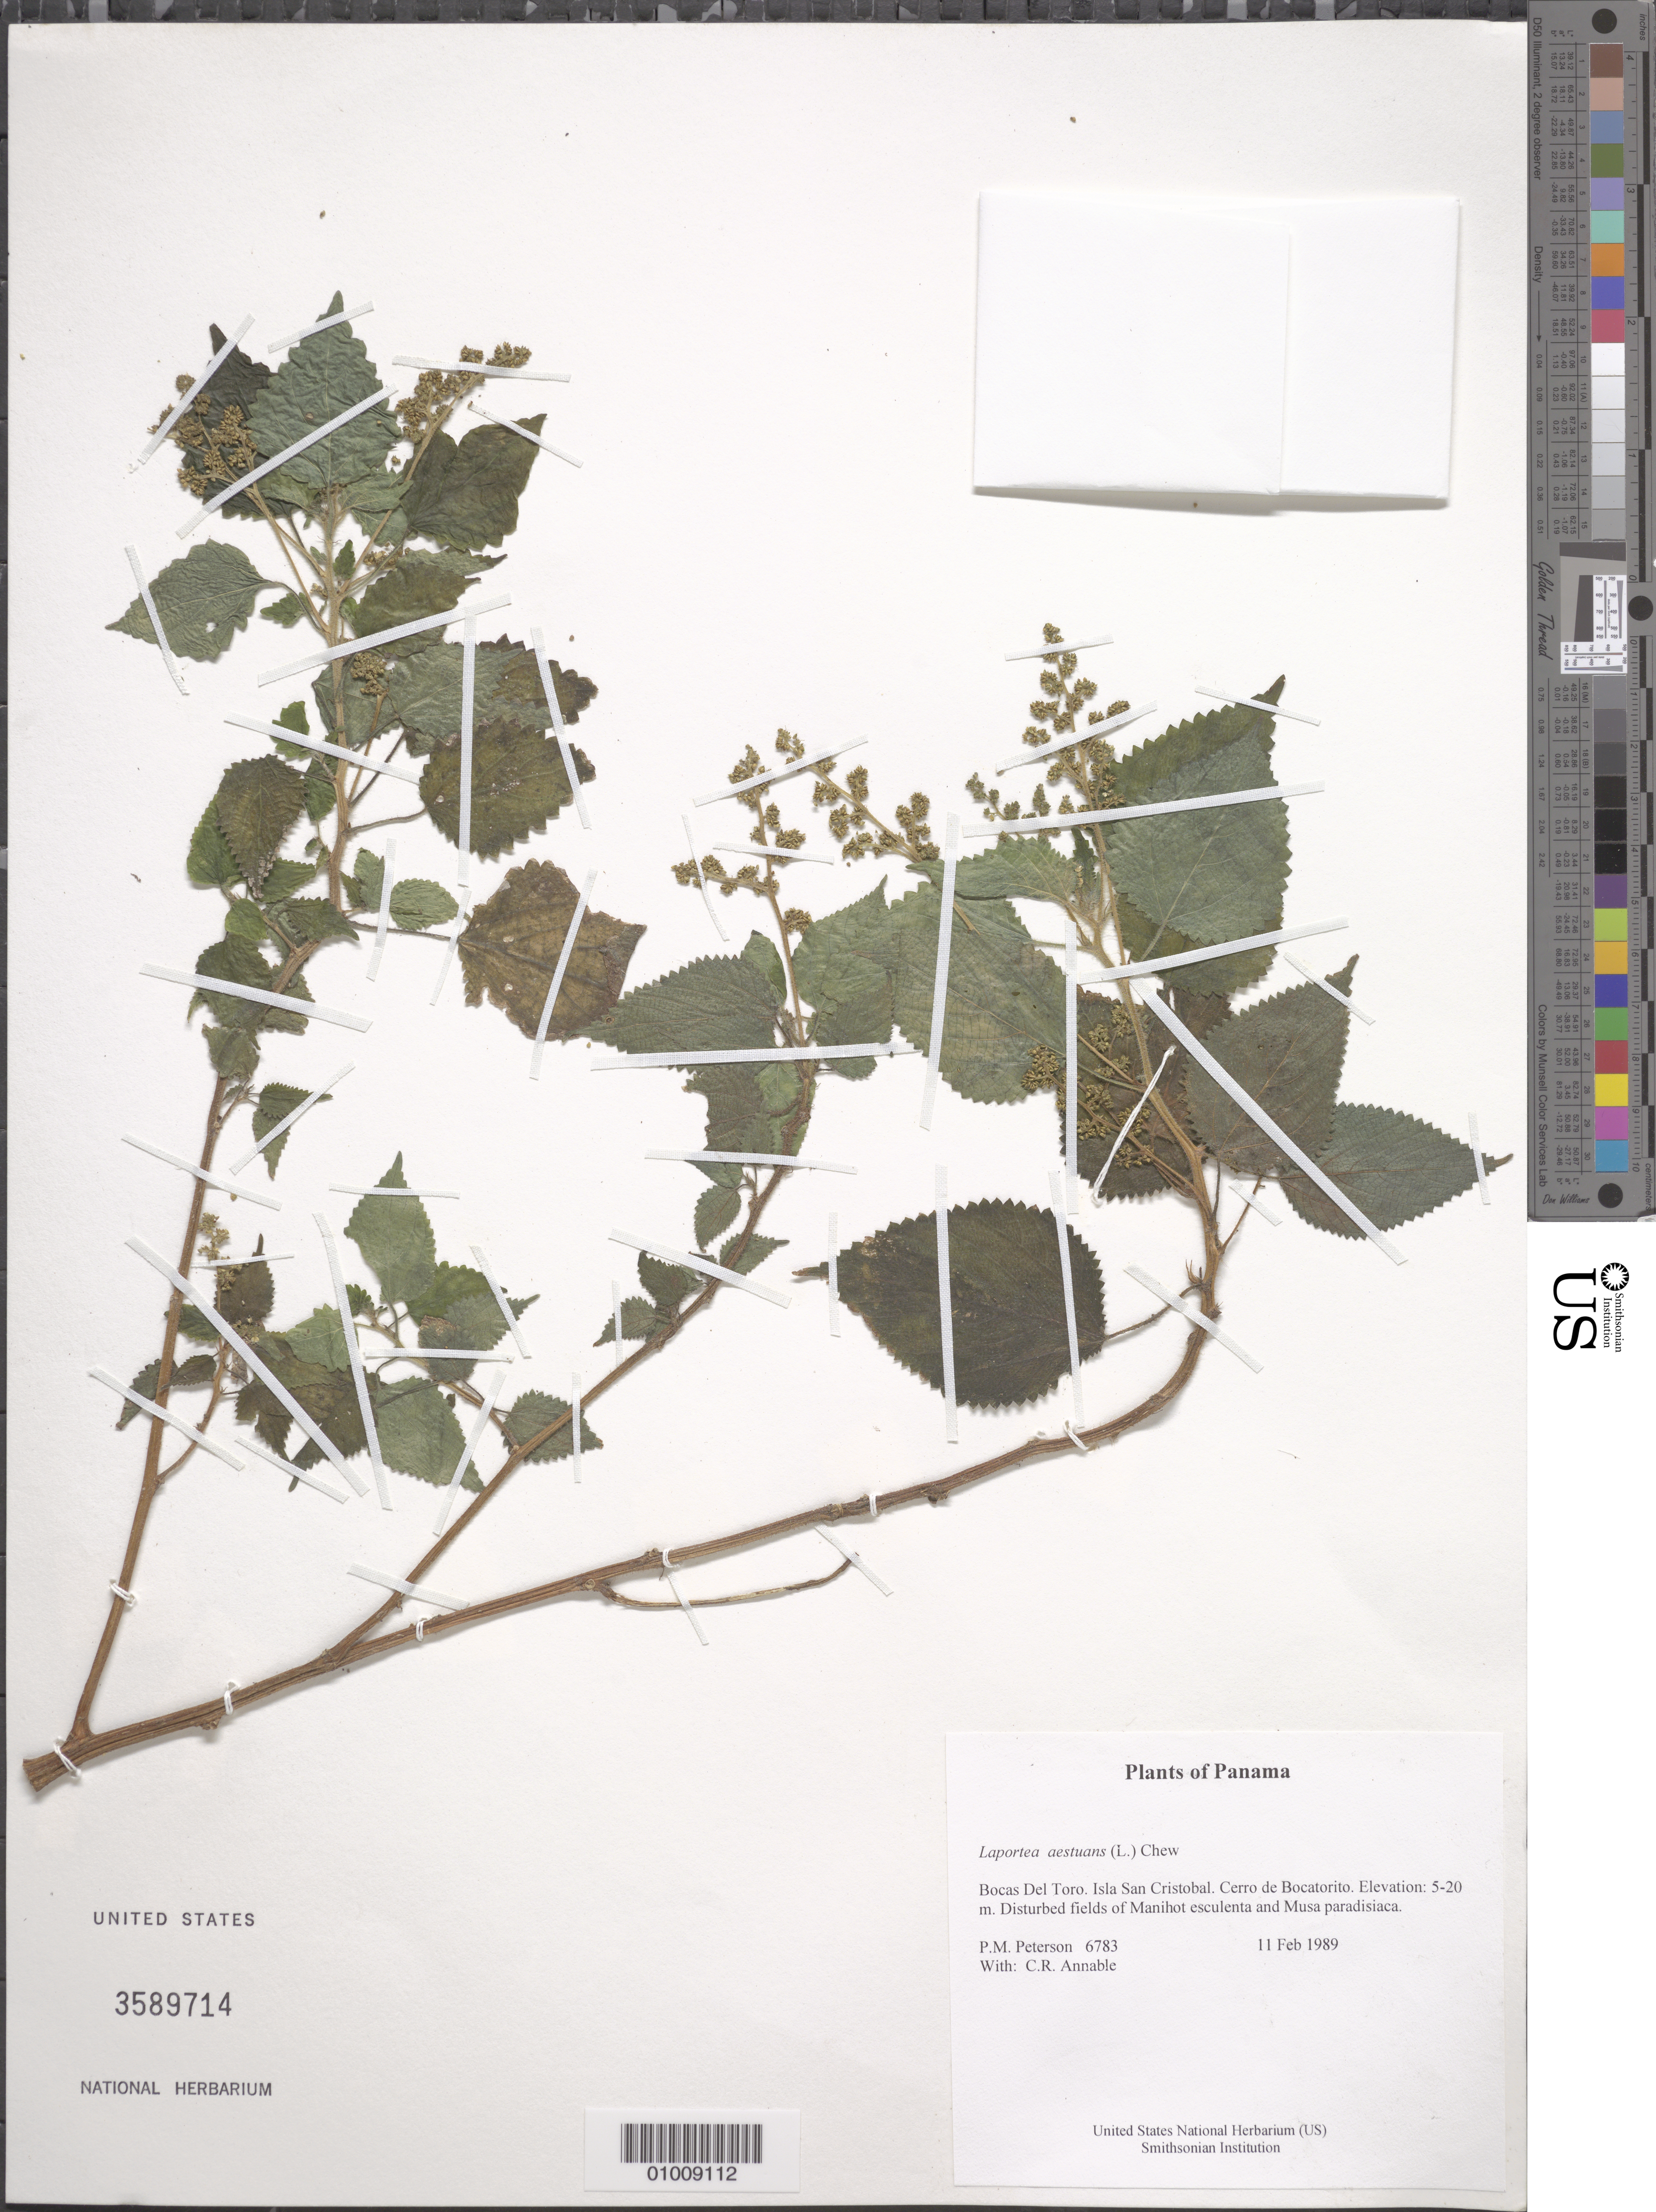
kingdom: Plantae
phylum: Tracheophyta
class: Magnoliopsida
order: Rosales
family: Urticaceae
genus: Laportea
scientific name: Laportea aestuans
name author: (L.) Chew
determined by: Liesner, R. L.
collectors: P. M. Peterson & C. R. Annable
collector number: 06783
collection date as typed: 11 Feb 1989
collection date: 1989-02-11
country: Panama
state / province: Bocas del Toro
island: San Cristobal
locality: Cerro de Bocatorito.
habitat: Disturbed fields of Manihot esculenta and Musa paradisiaca.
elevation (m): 5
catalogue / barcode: US 3589714